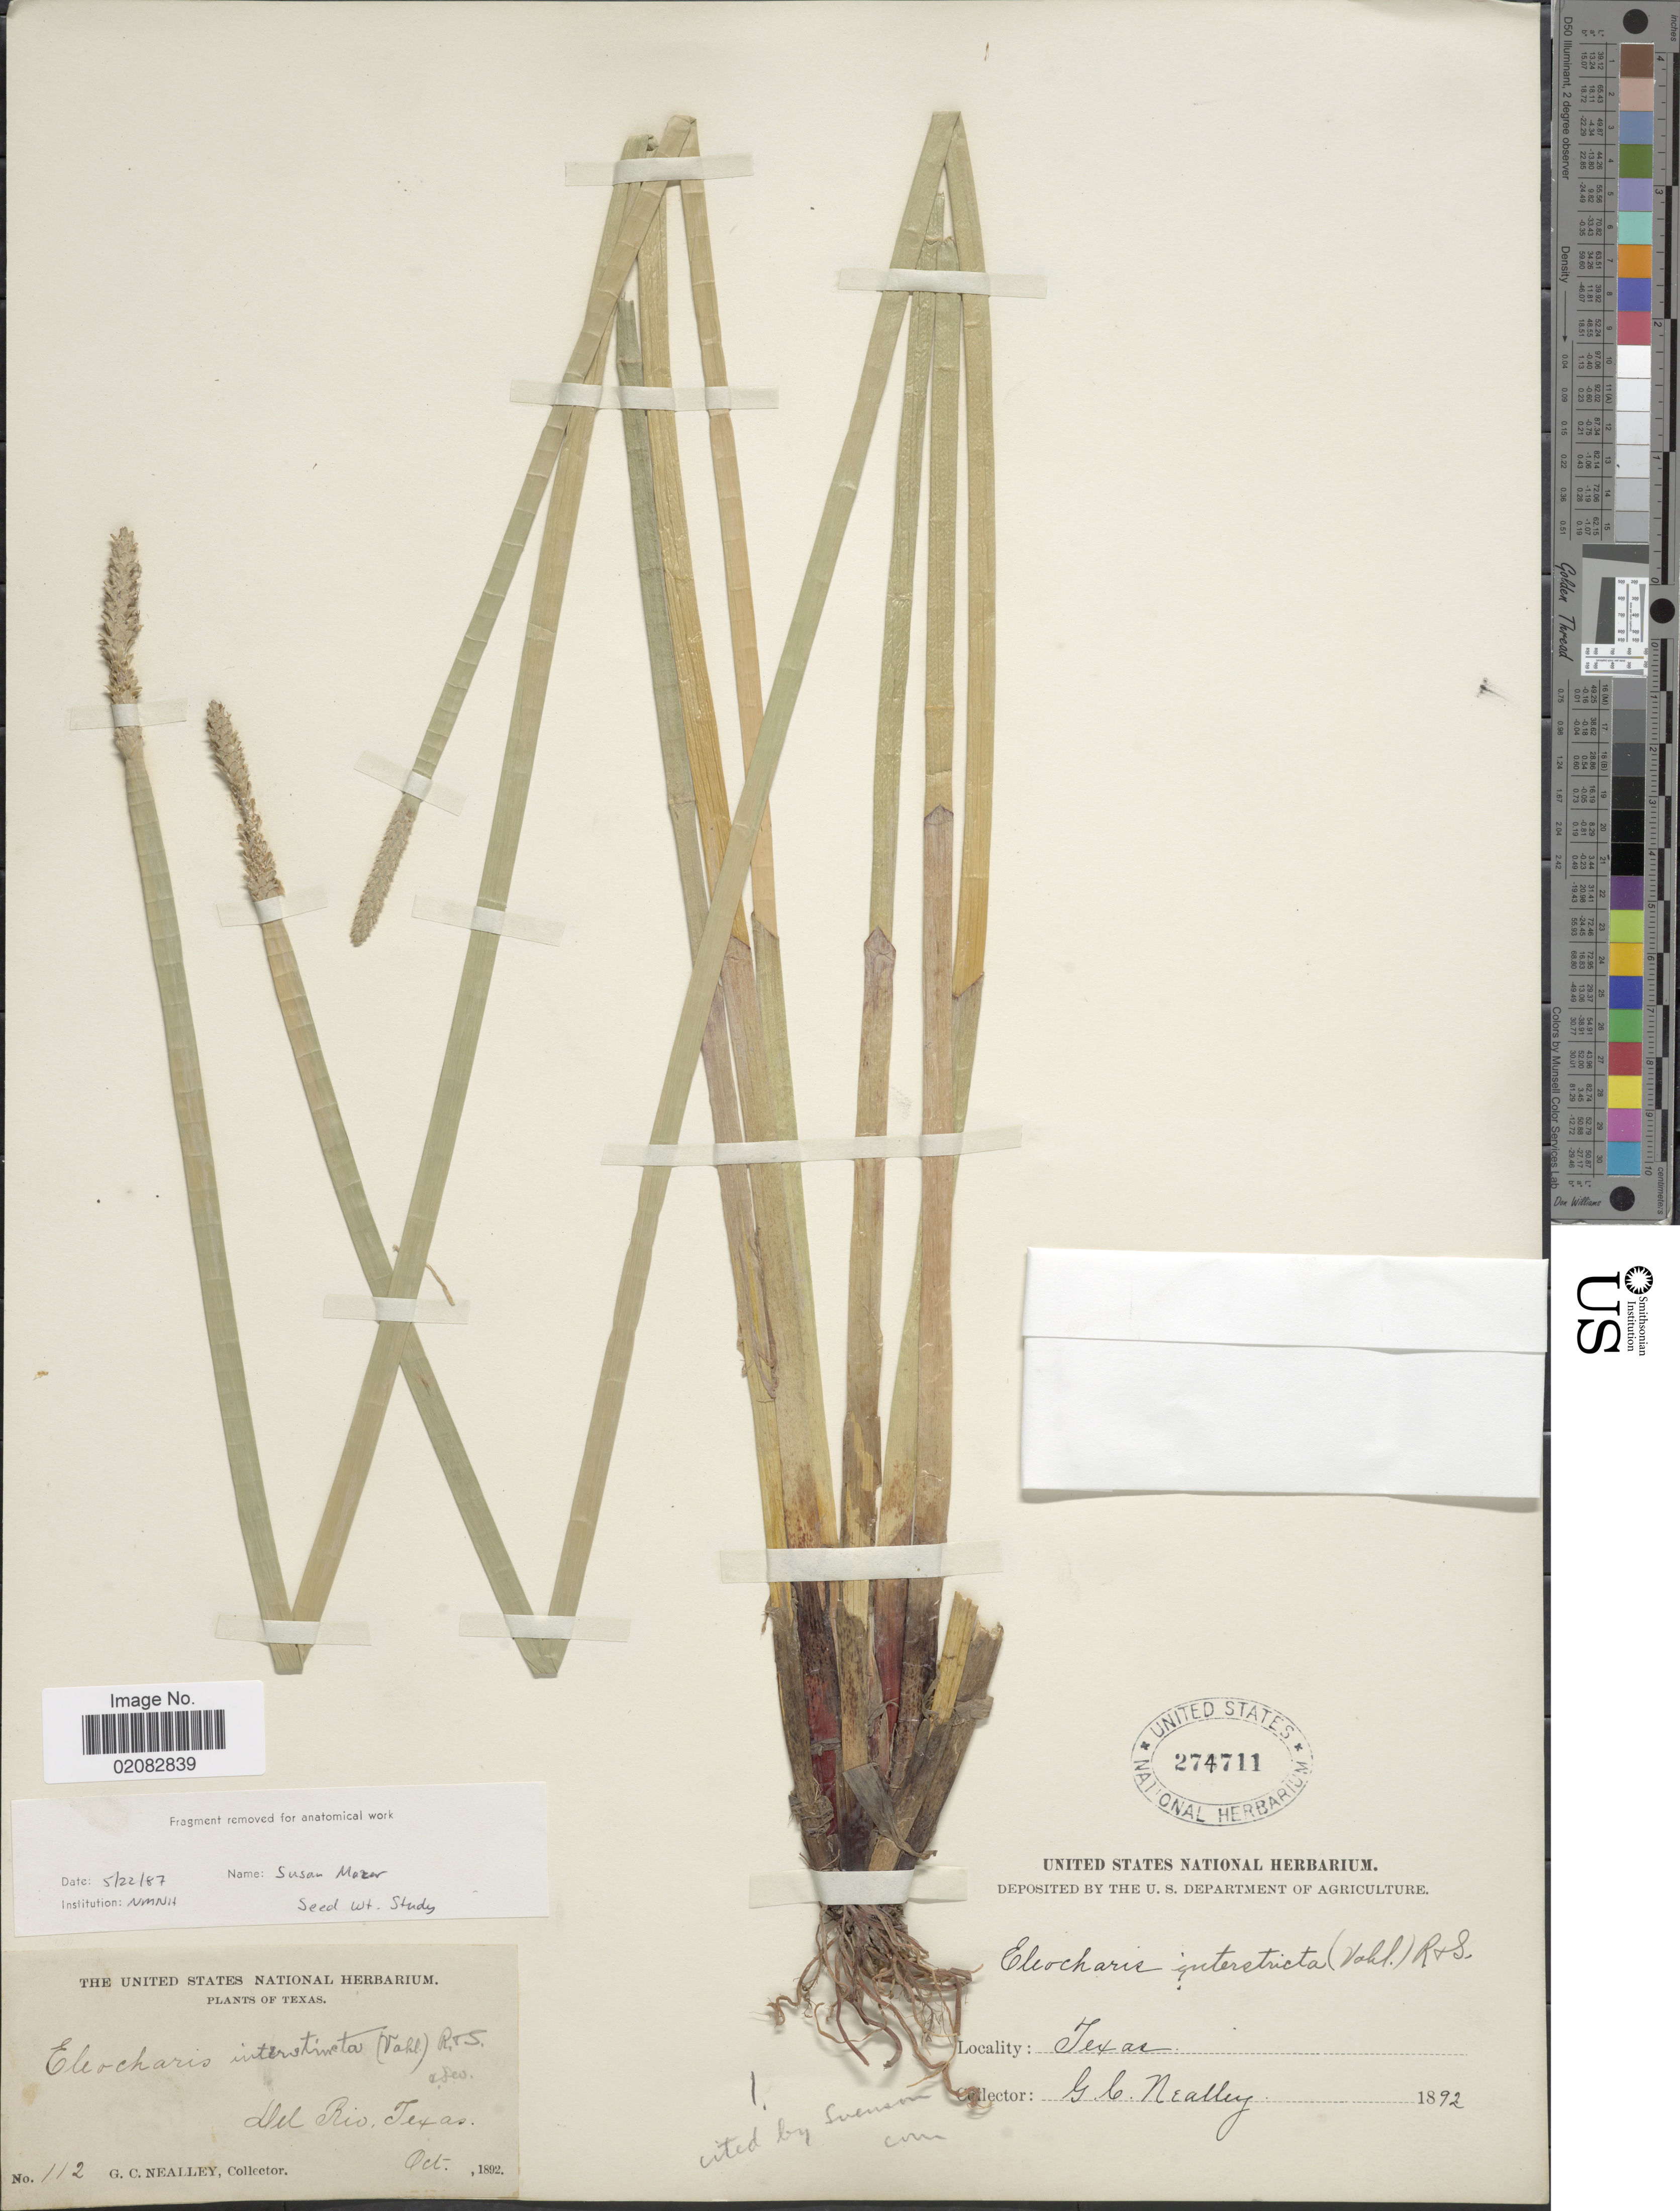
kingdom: Plantae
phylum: Tracheophyta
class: Liliopsida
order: Poales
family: Cyperaceae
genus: Eleocharis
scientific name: Eleocharis interstincta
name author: (Vahl) Roem. & Schult.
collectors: G. C. Nealley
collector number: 112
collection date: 1892-10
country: United States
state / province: Texas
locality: Del Rio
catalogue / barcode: US 274711